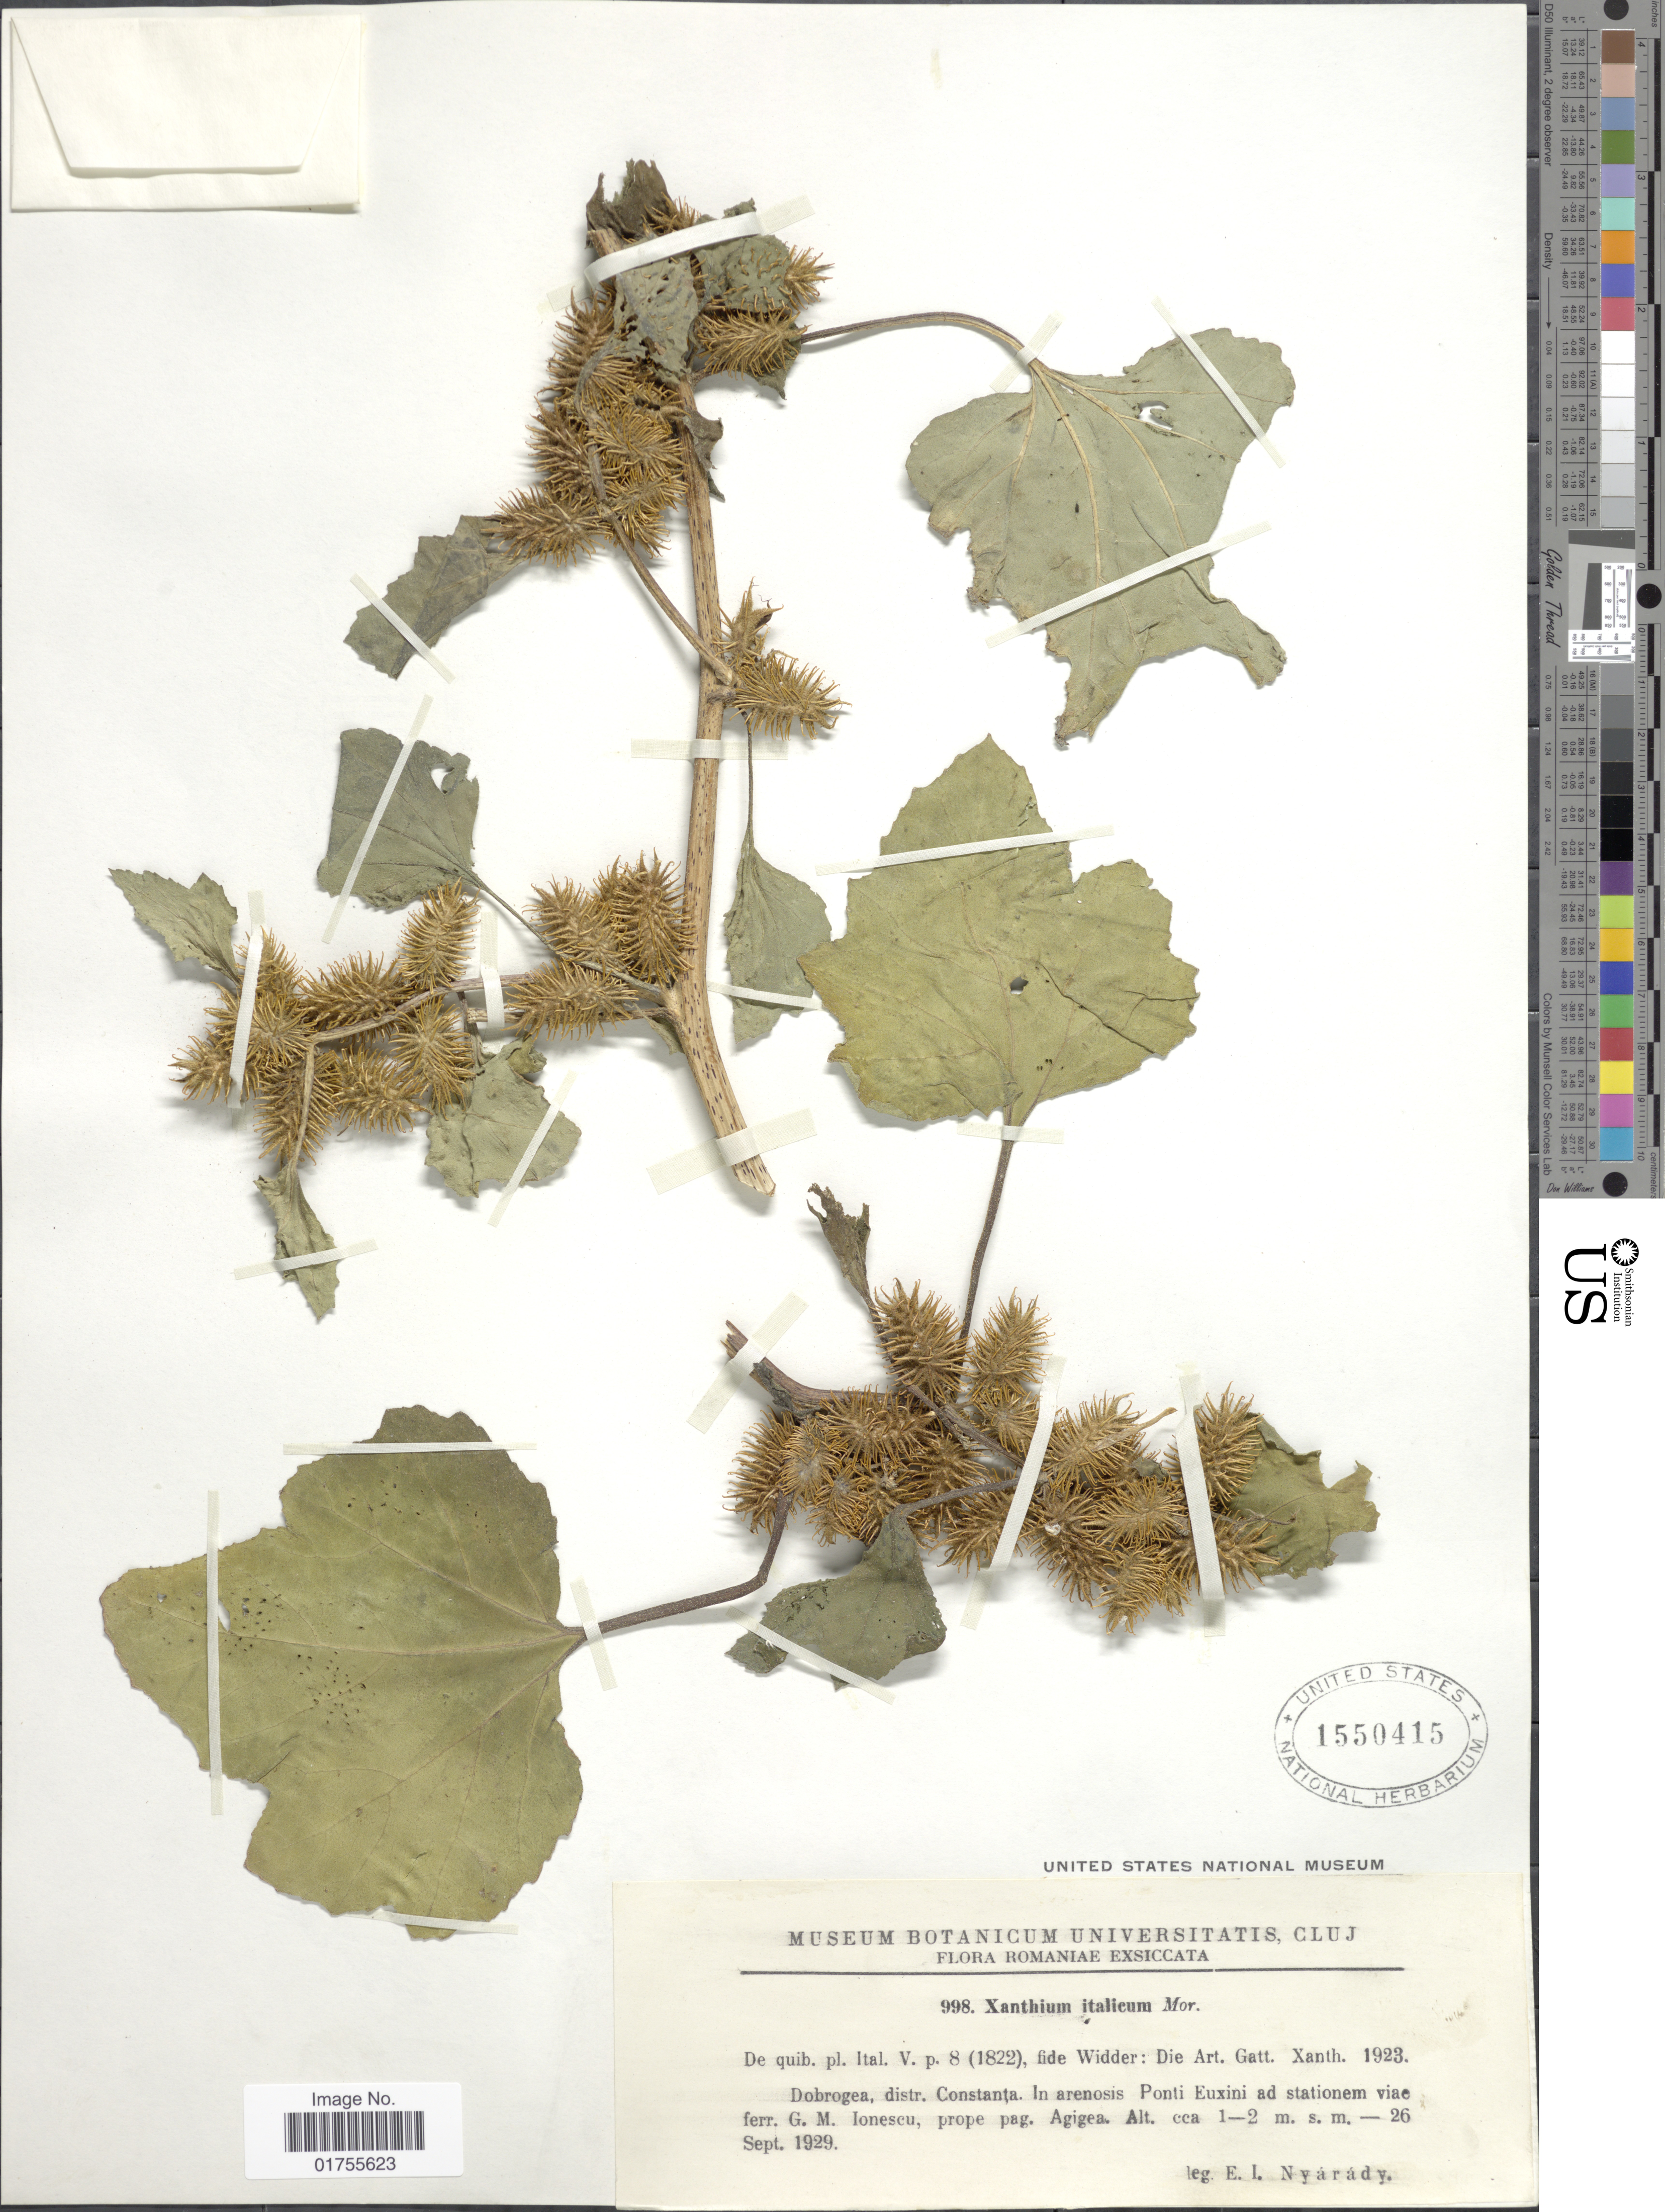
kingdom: Plantae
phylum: Tracheophyta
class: Magnoliopsida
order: Asterales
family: Asteraceae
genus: Xanthium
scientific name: Xanthium italicum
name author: Moretti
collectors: E. Nyárády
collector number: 998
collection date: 1929-09-26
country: Romania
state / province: Constanta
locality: Dobrogea, distr. Constanta, in Arenosis Ponti Euxini ad stationem viae ferr. G.M. Ionescu, prope pag. Agigea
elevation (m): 1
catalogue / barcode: US 1550415